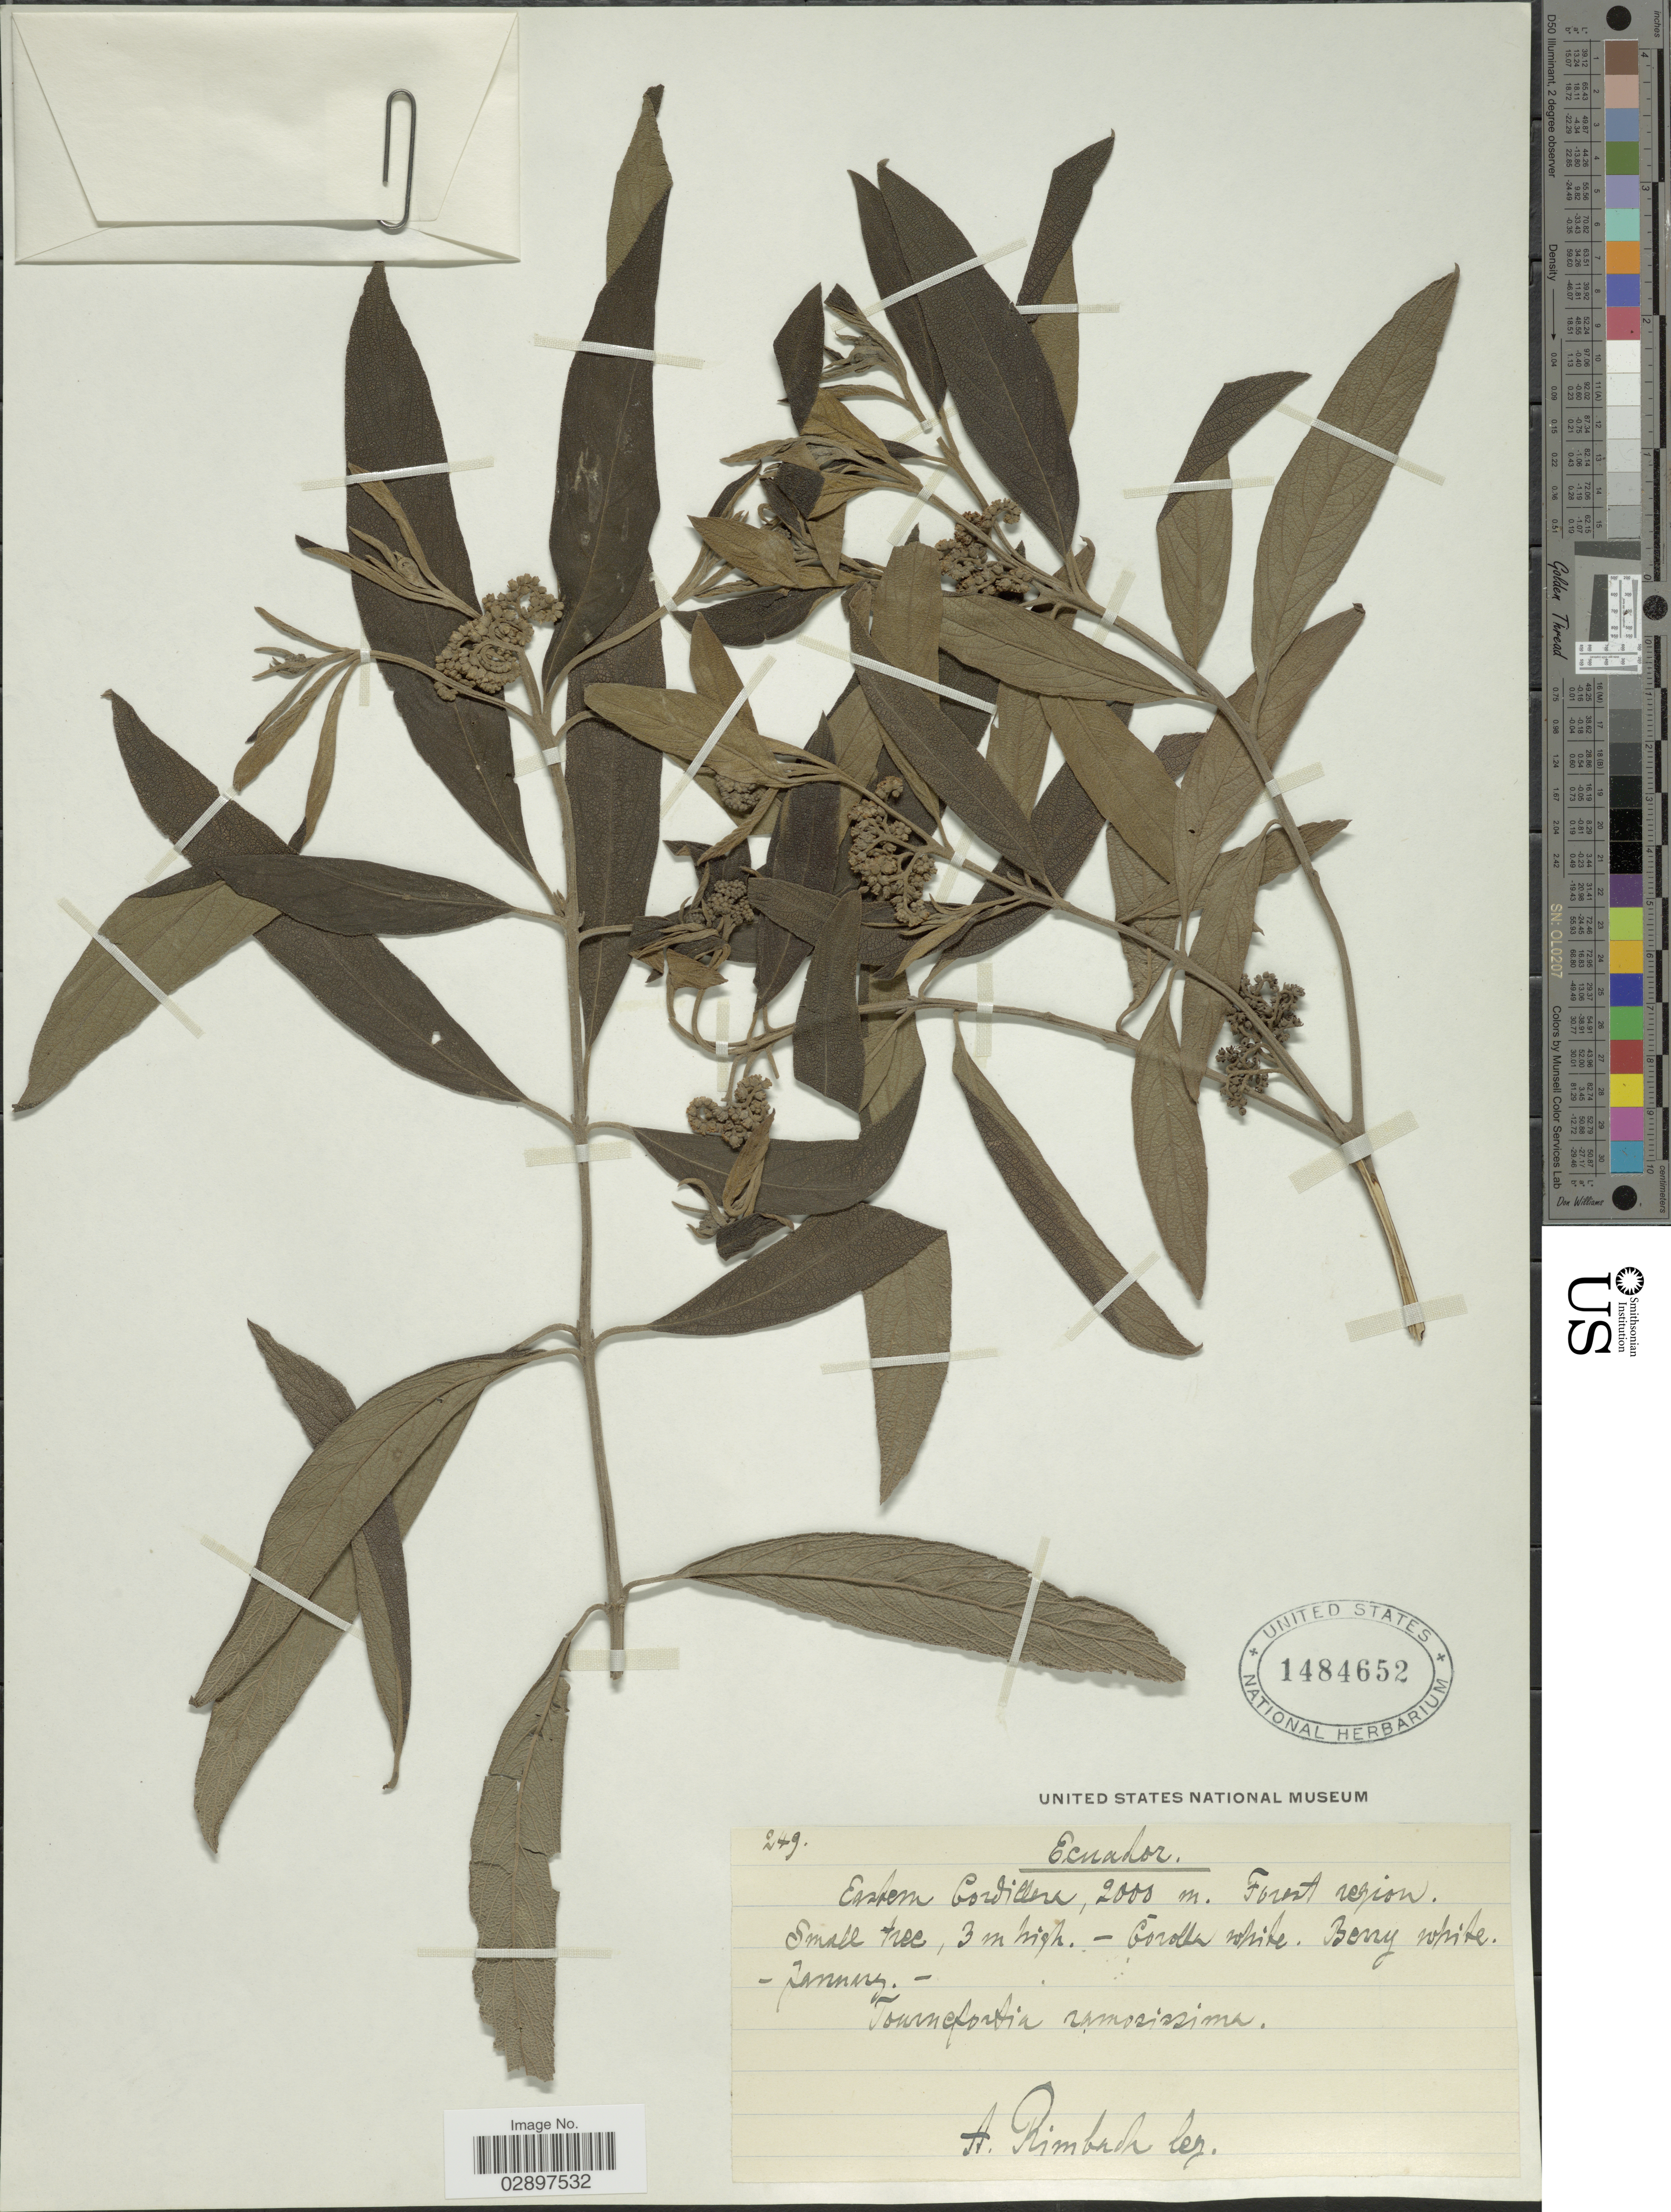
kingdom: Plantae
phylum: Tracheophyta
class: Magnoliopsida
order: Boraginales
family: Heliotropiaceae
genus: Tournefortia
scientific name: Tournefortia ramosissima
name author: K. Krause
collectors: A. Rimbach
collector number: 249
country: Ecuador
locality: Eastern Cordillera. Forest region.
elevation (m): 2000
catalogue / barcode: US 1484652